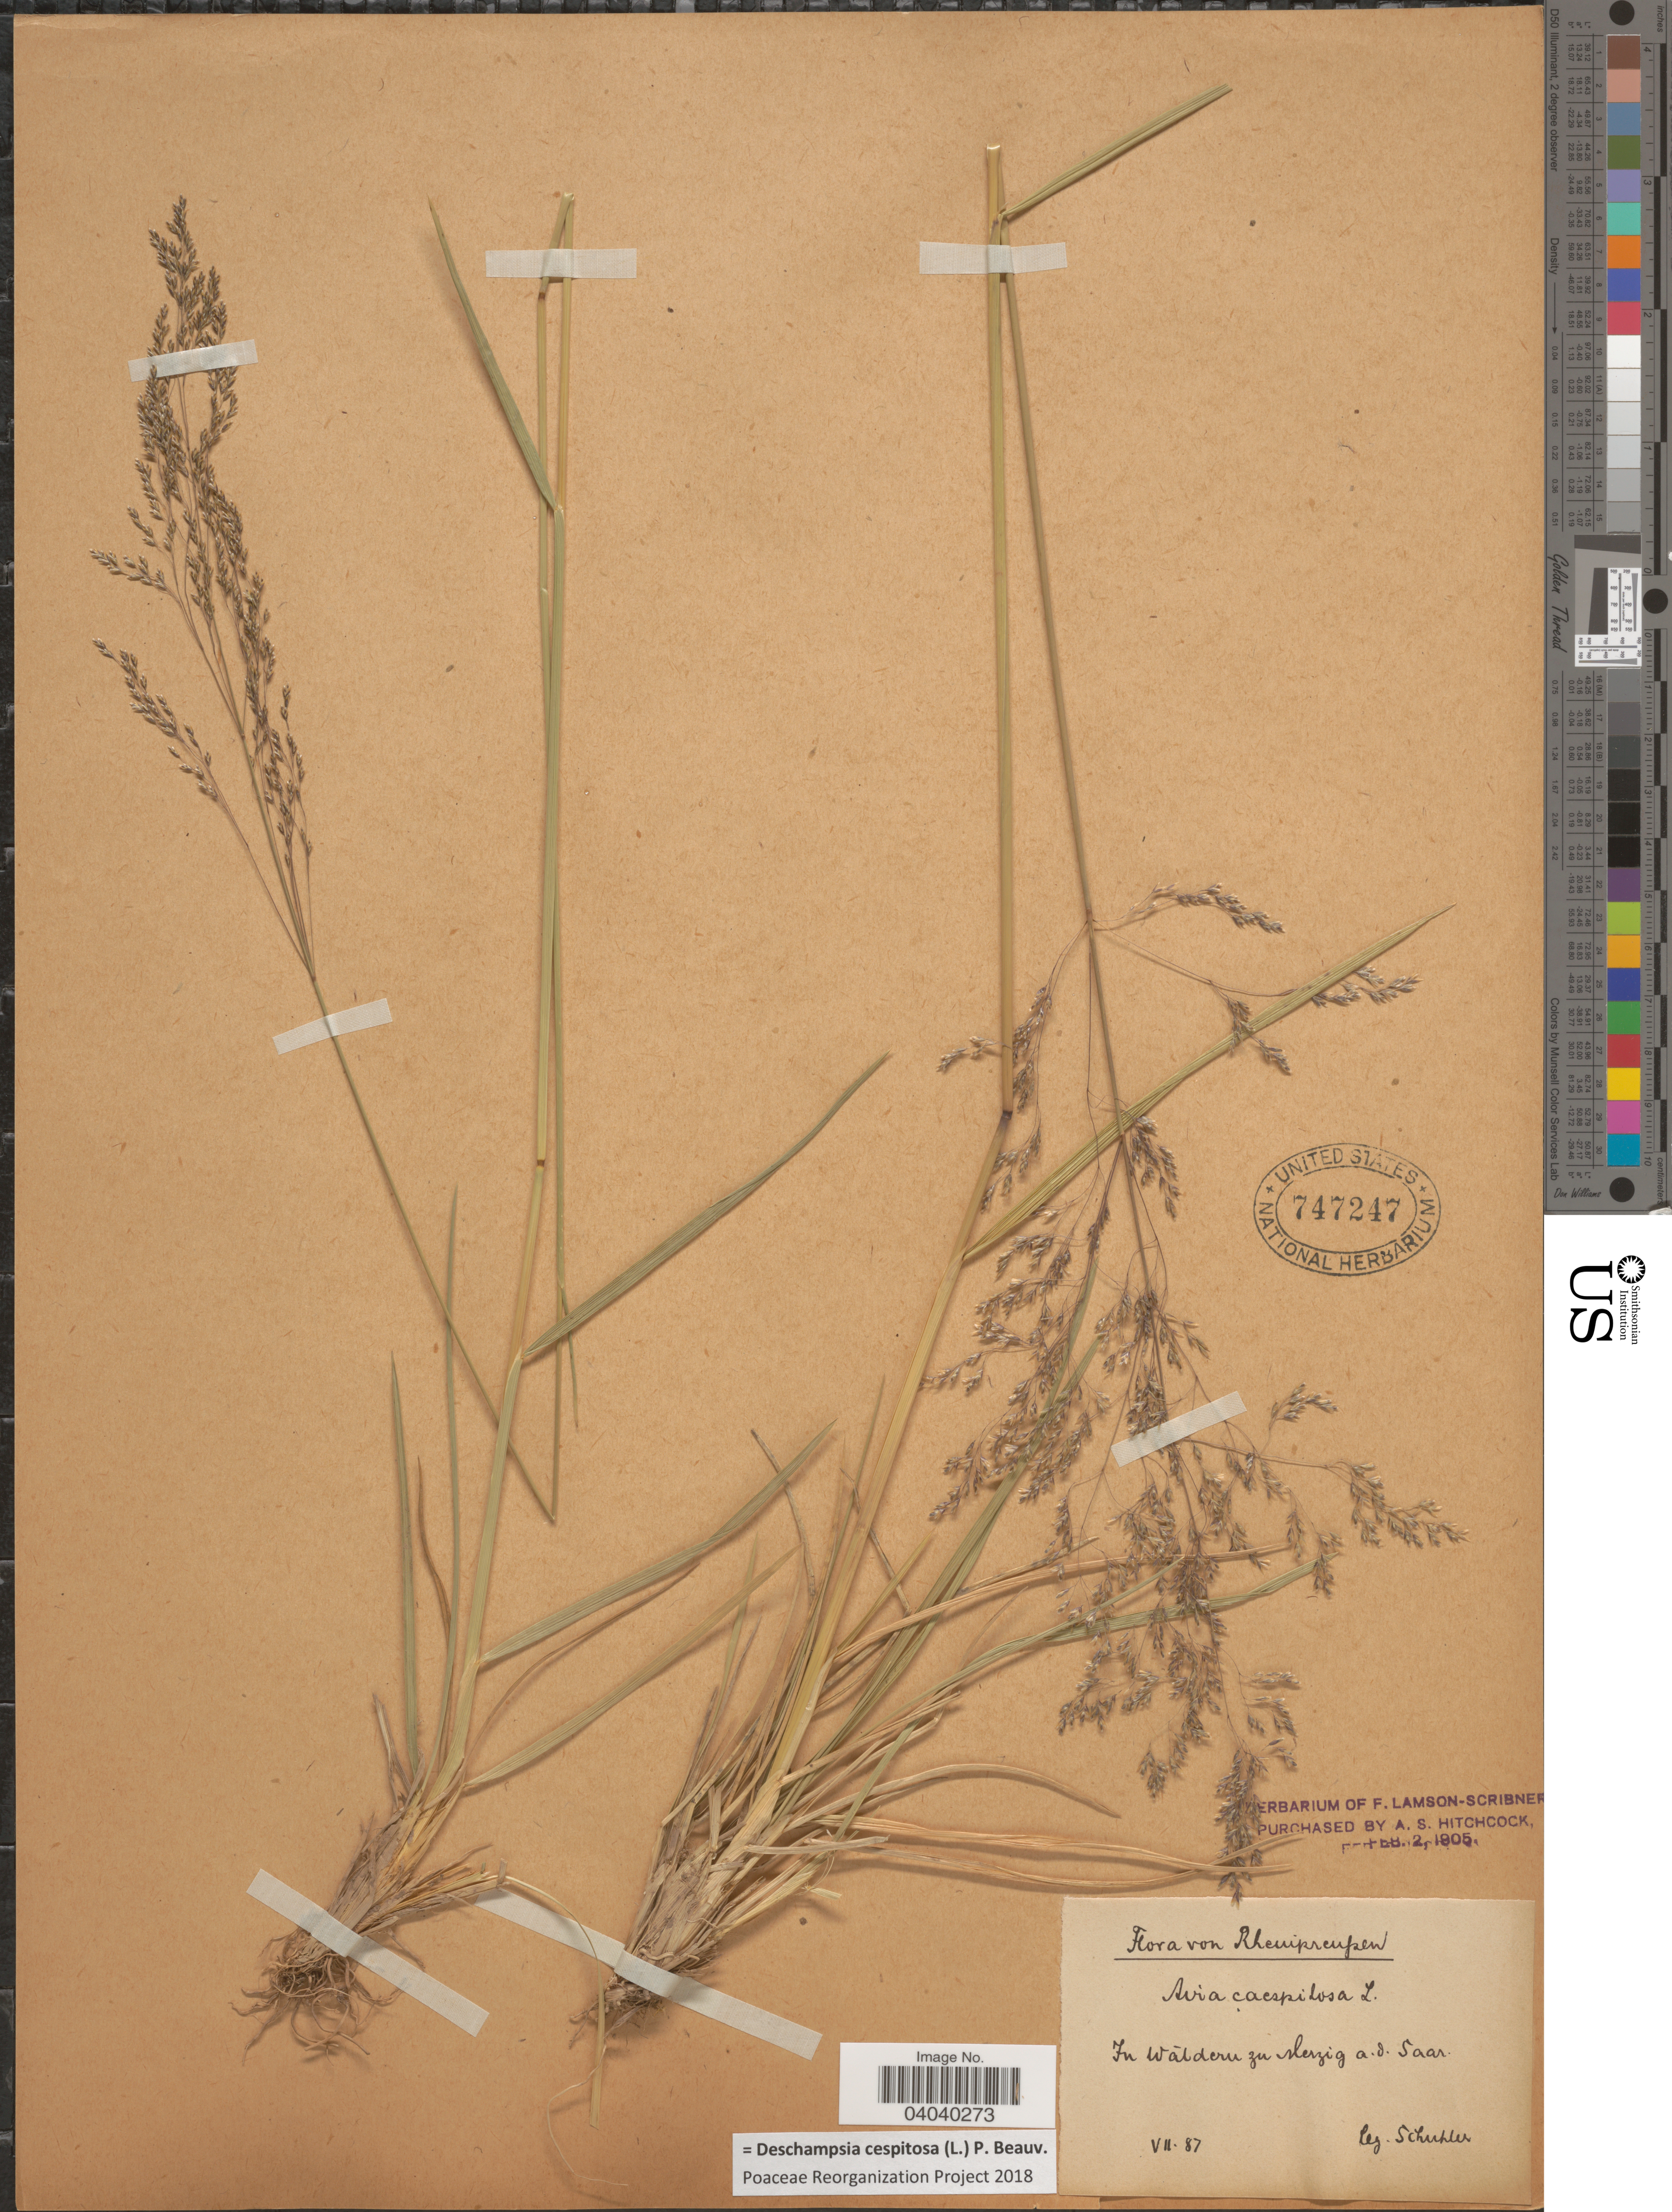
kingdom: Plantae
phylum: Tracheophyta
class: Liliopsida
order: Poales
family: Poaceae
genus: Deschampsia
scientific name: Deschampsia cespitosa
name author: (L.) P. Beauv.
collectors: Schuhler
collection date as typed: Transcribed d/m/y: /7/87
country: Germany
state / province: Saarland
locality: Rheinpreussen. In Waldern zu Merzig a.d. Saar.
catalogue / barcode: US 747247